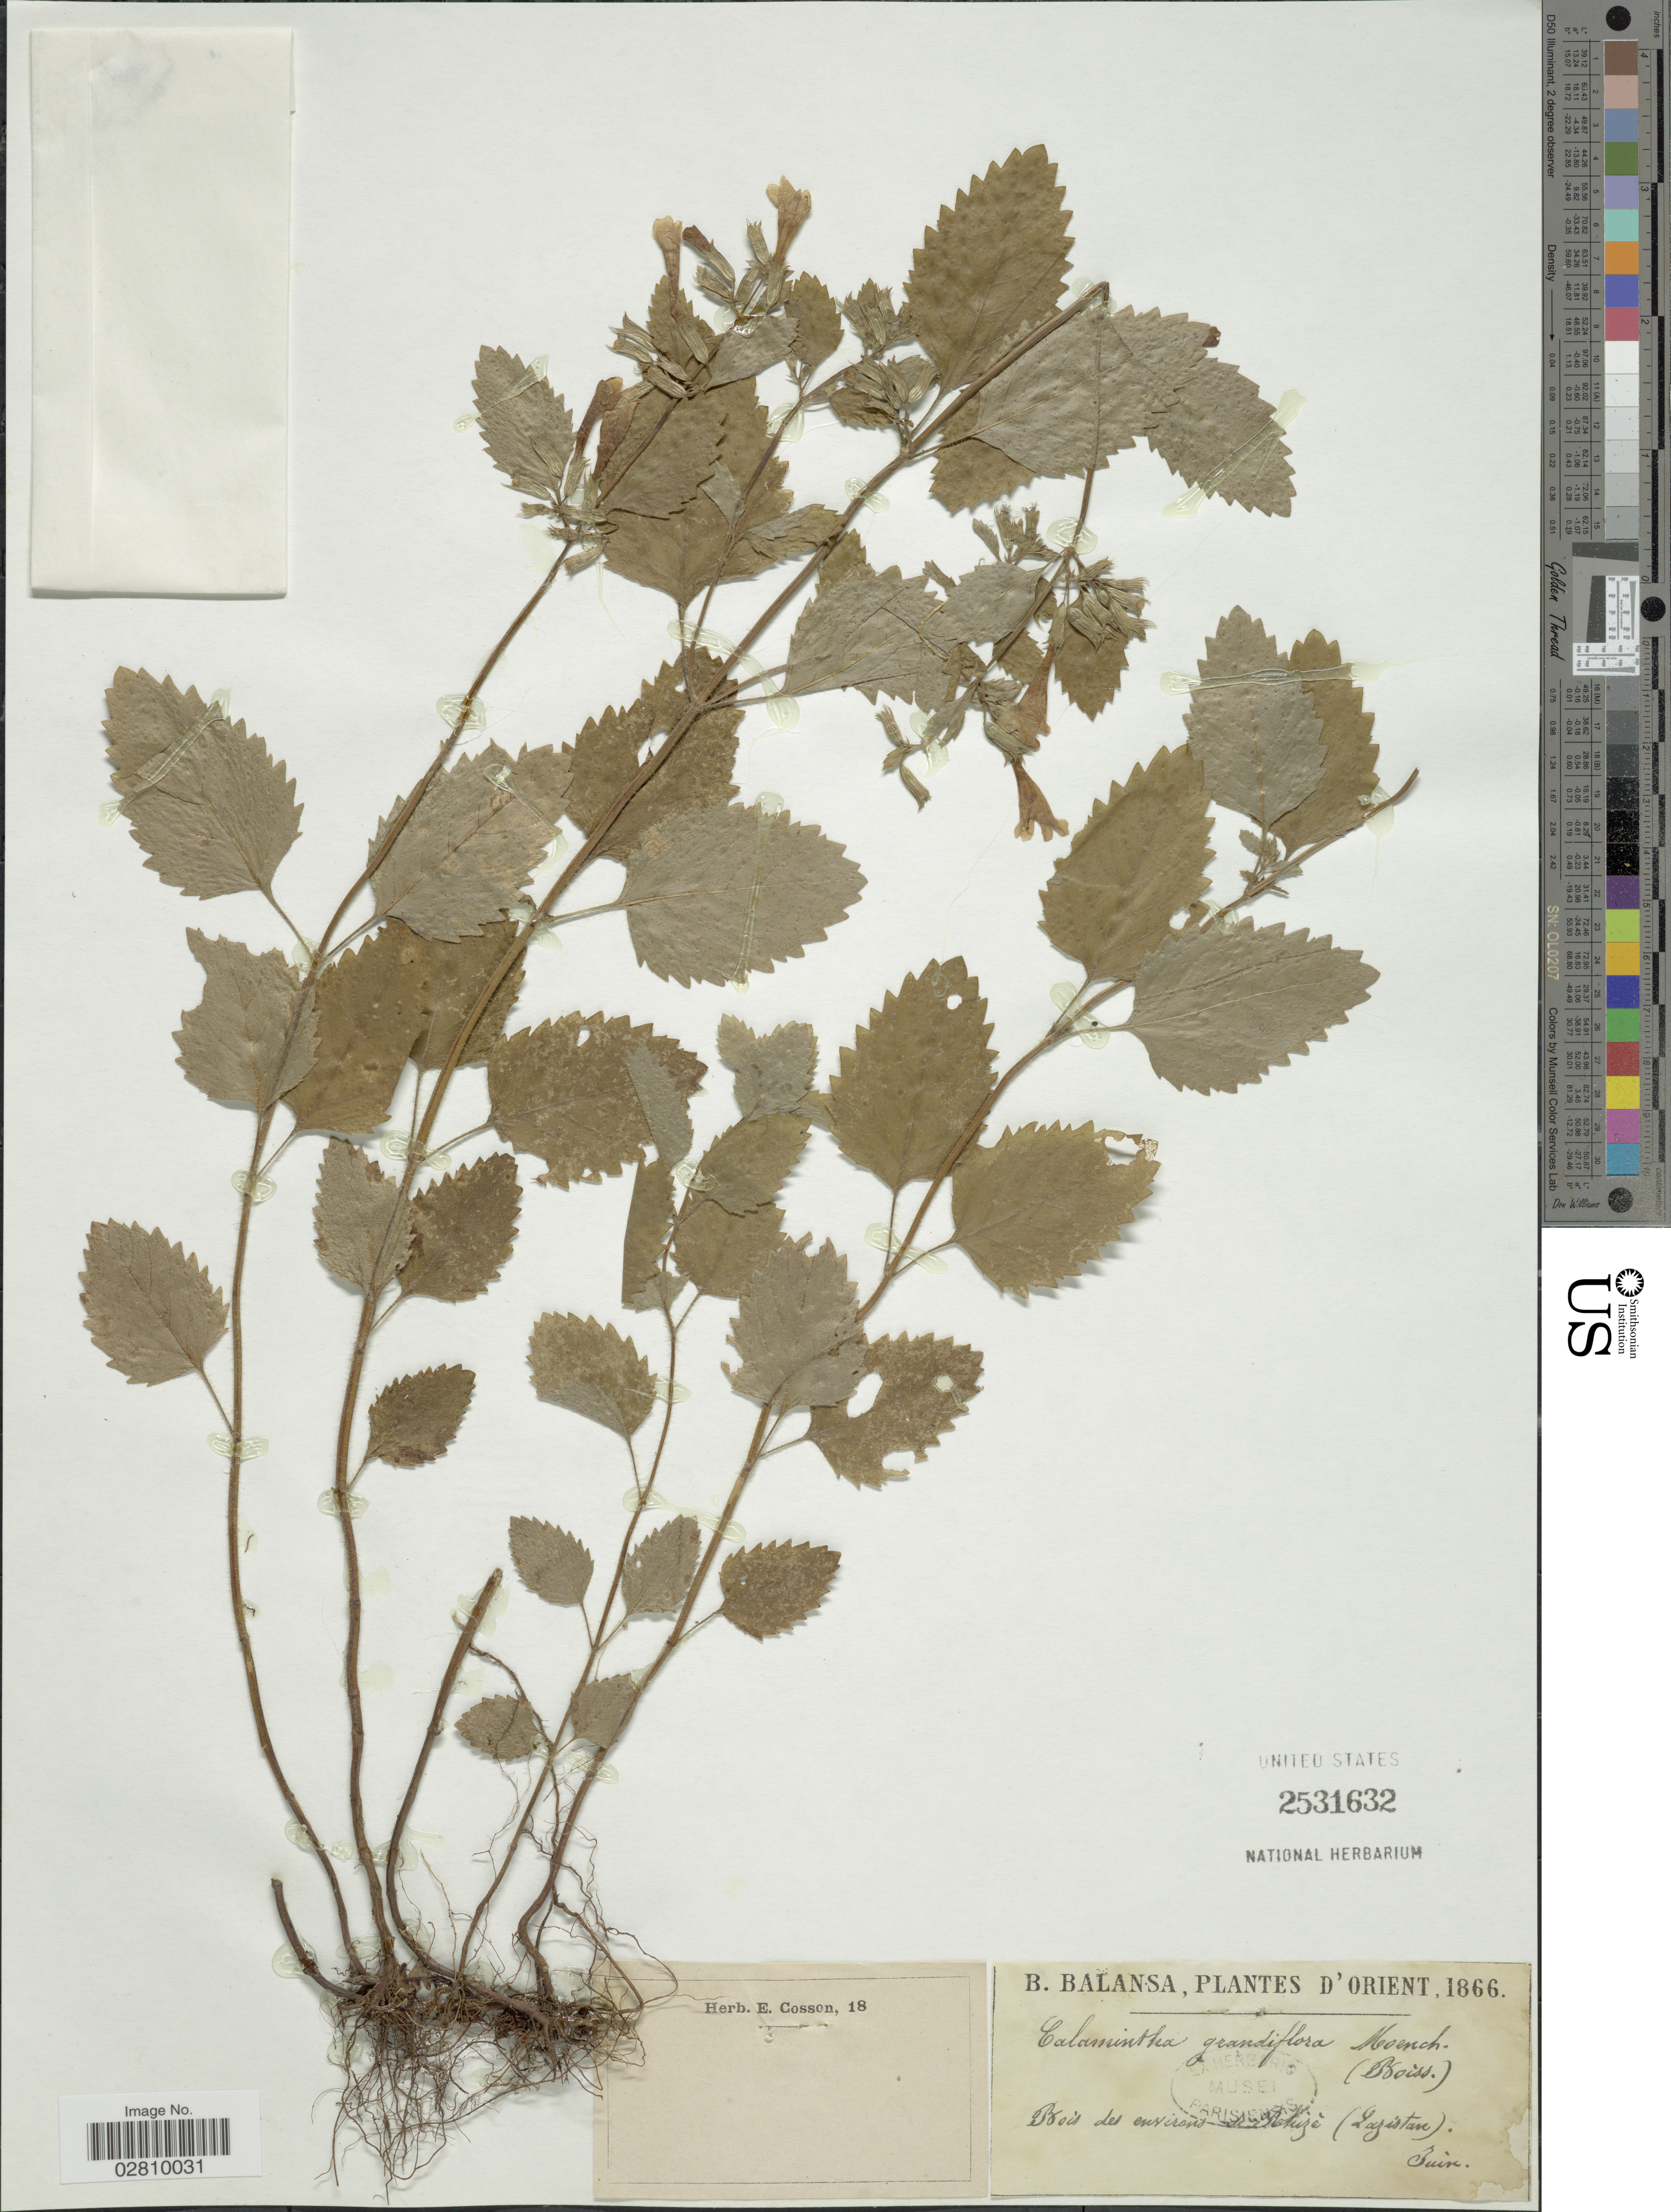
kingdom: Plantae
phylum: Tracheophyta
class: Magnoliopsida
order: Lamiales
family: Lamiaceae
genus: Calamintha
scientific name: Calamintha grandiflora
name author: (L.) Moench.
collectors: B. Balansa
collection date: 1866-06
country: Turkey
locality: Orient. Bois des environs de Bohuze [interpreted] (Lazistan)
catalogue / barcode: US 2531632